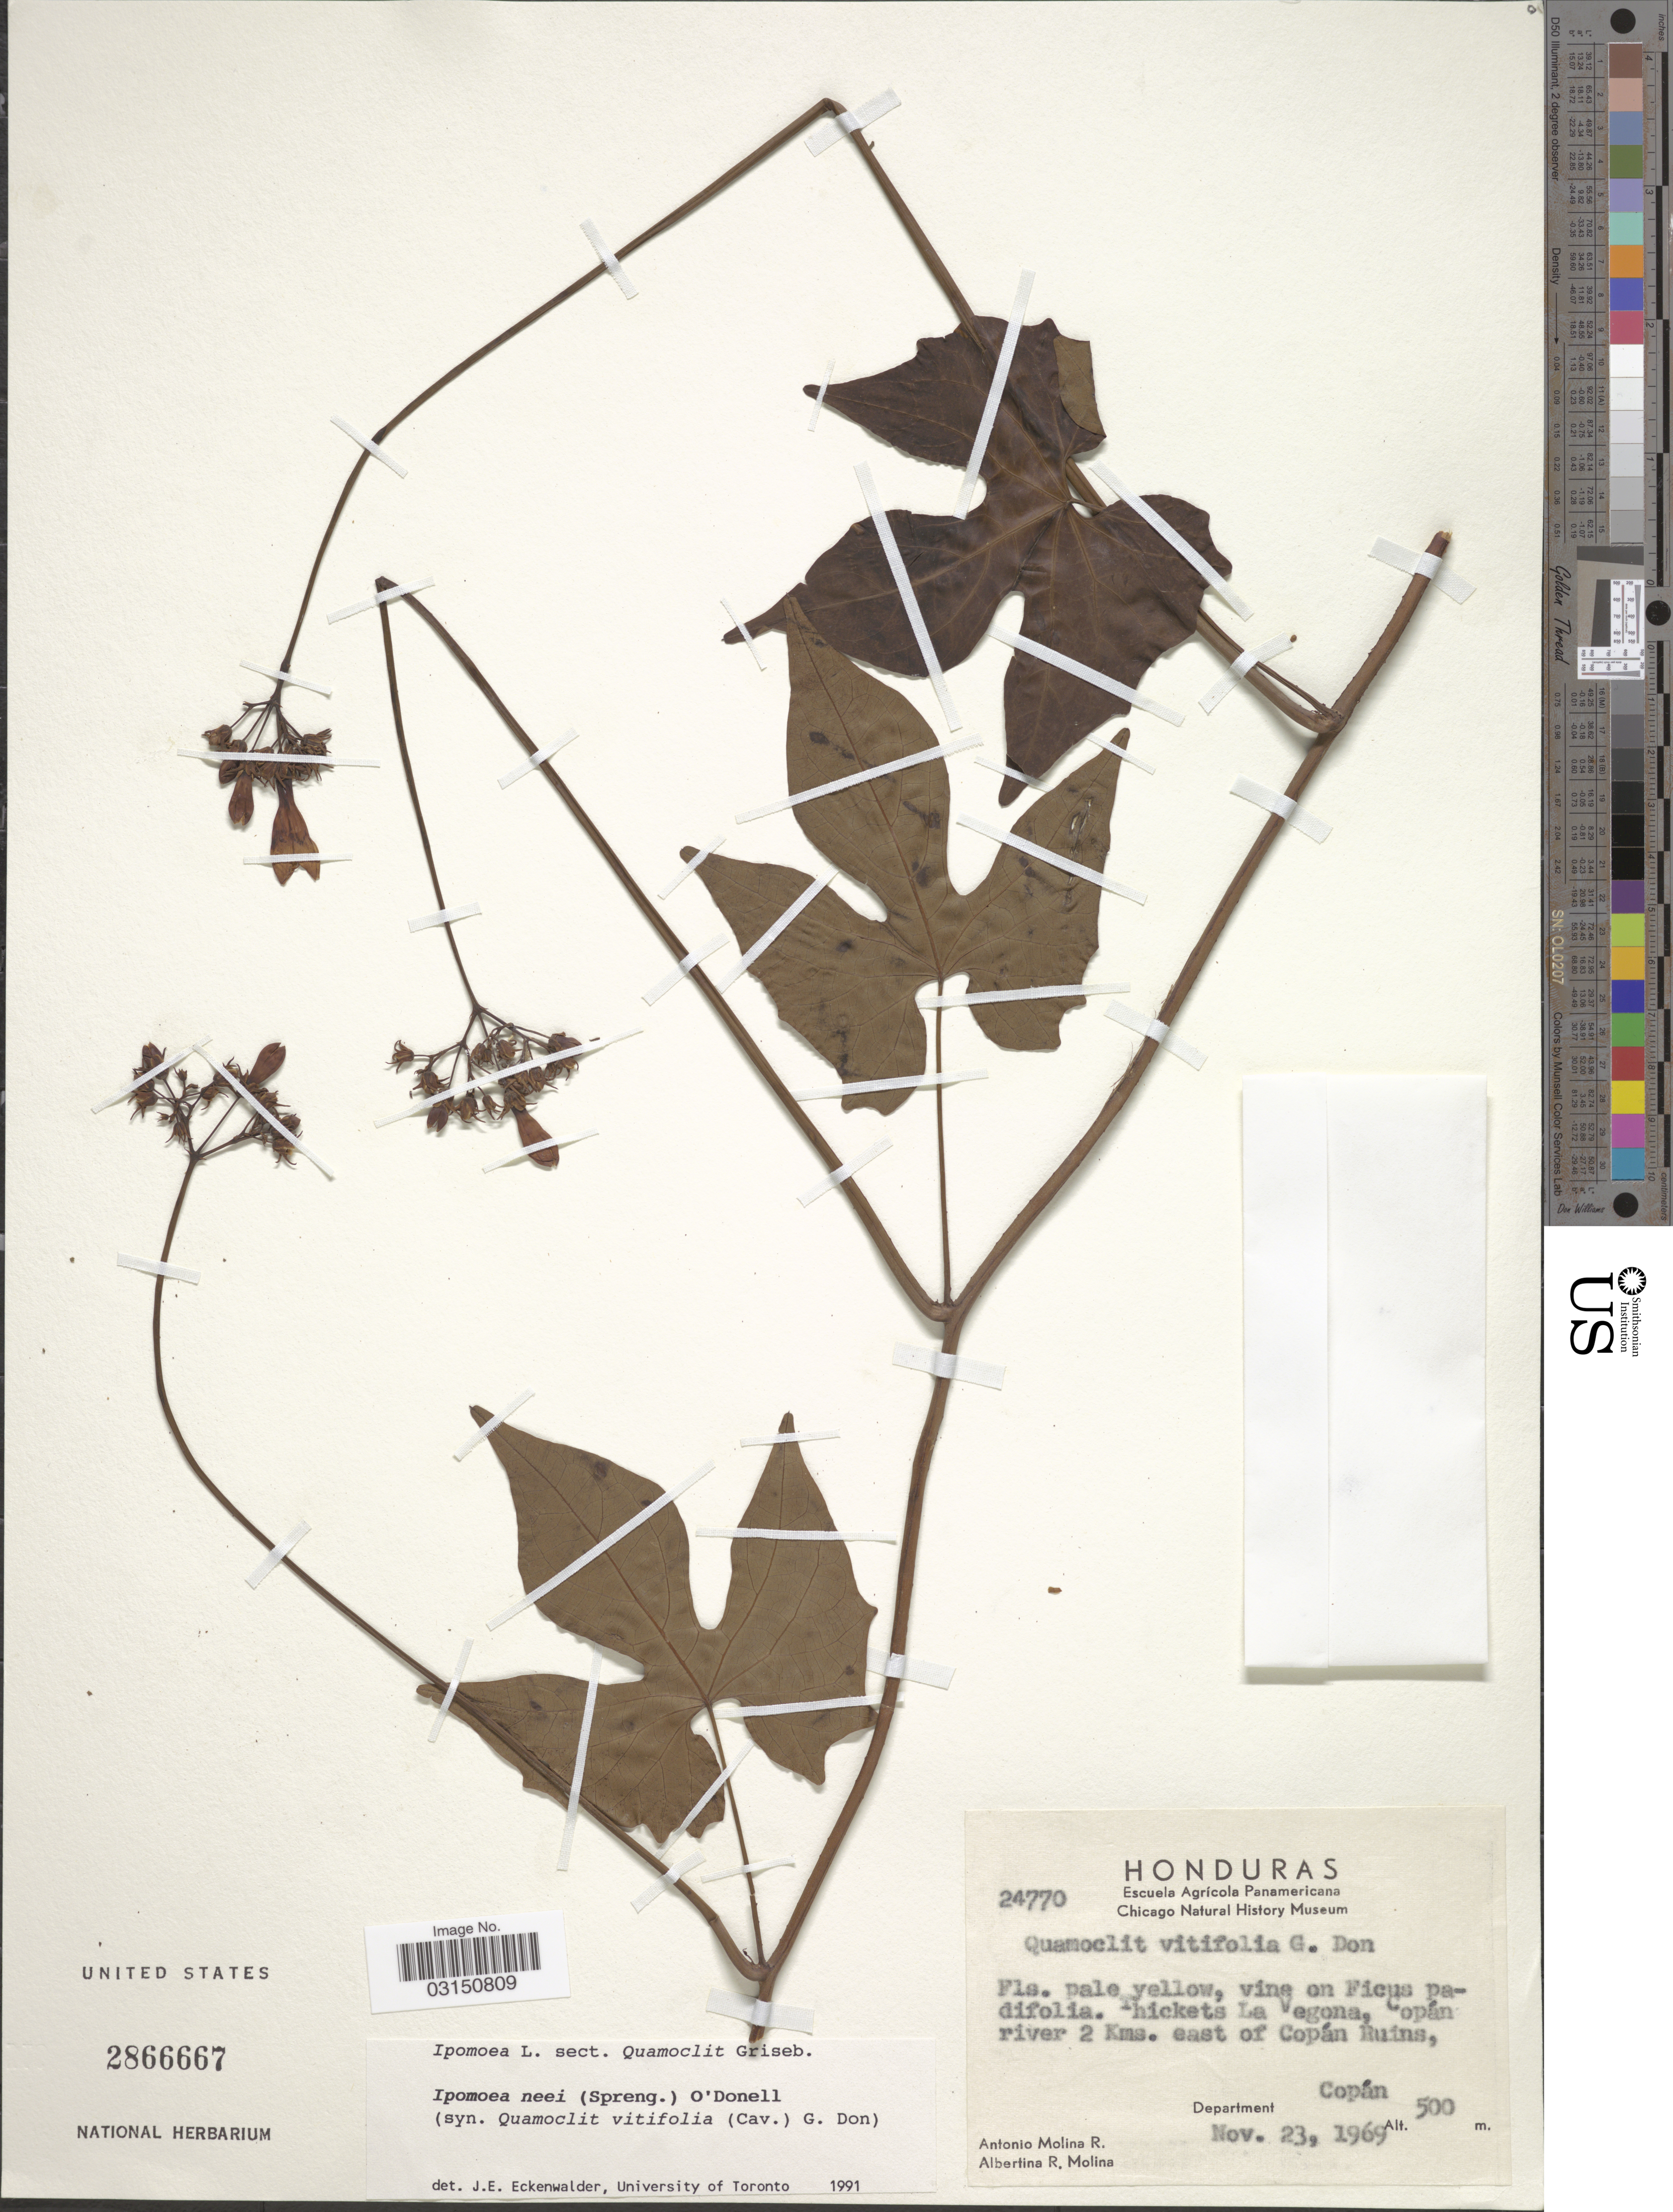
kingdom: Plantae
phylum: Tracheophyta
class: Magnoliopsida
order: Solanales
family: Convolvulaceae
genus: Ipomoea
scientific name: Ipomoea neei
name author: (Spreng.) O'Donell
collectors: A. Molina R. & A. R. Molina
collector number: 24770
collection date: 1969-11-23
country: Honduras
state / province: Copán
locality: Thickets La Vegona, Copán river 2 Kms. east of Copán Ruins, Department Copán.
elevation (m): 500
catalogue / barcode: US 2866667